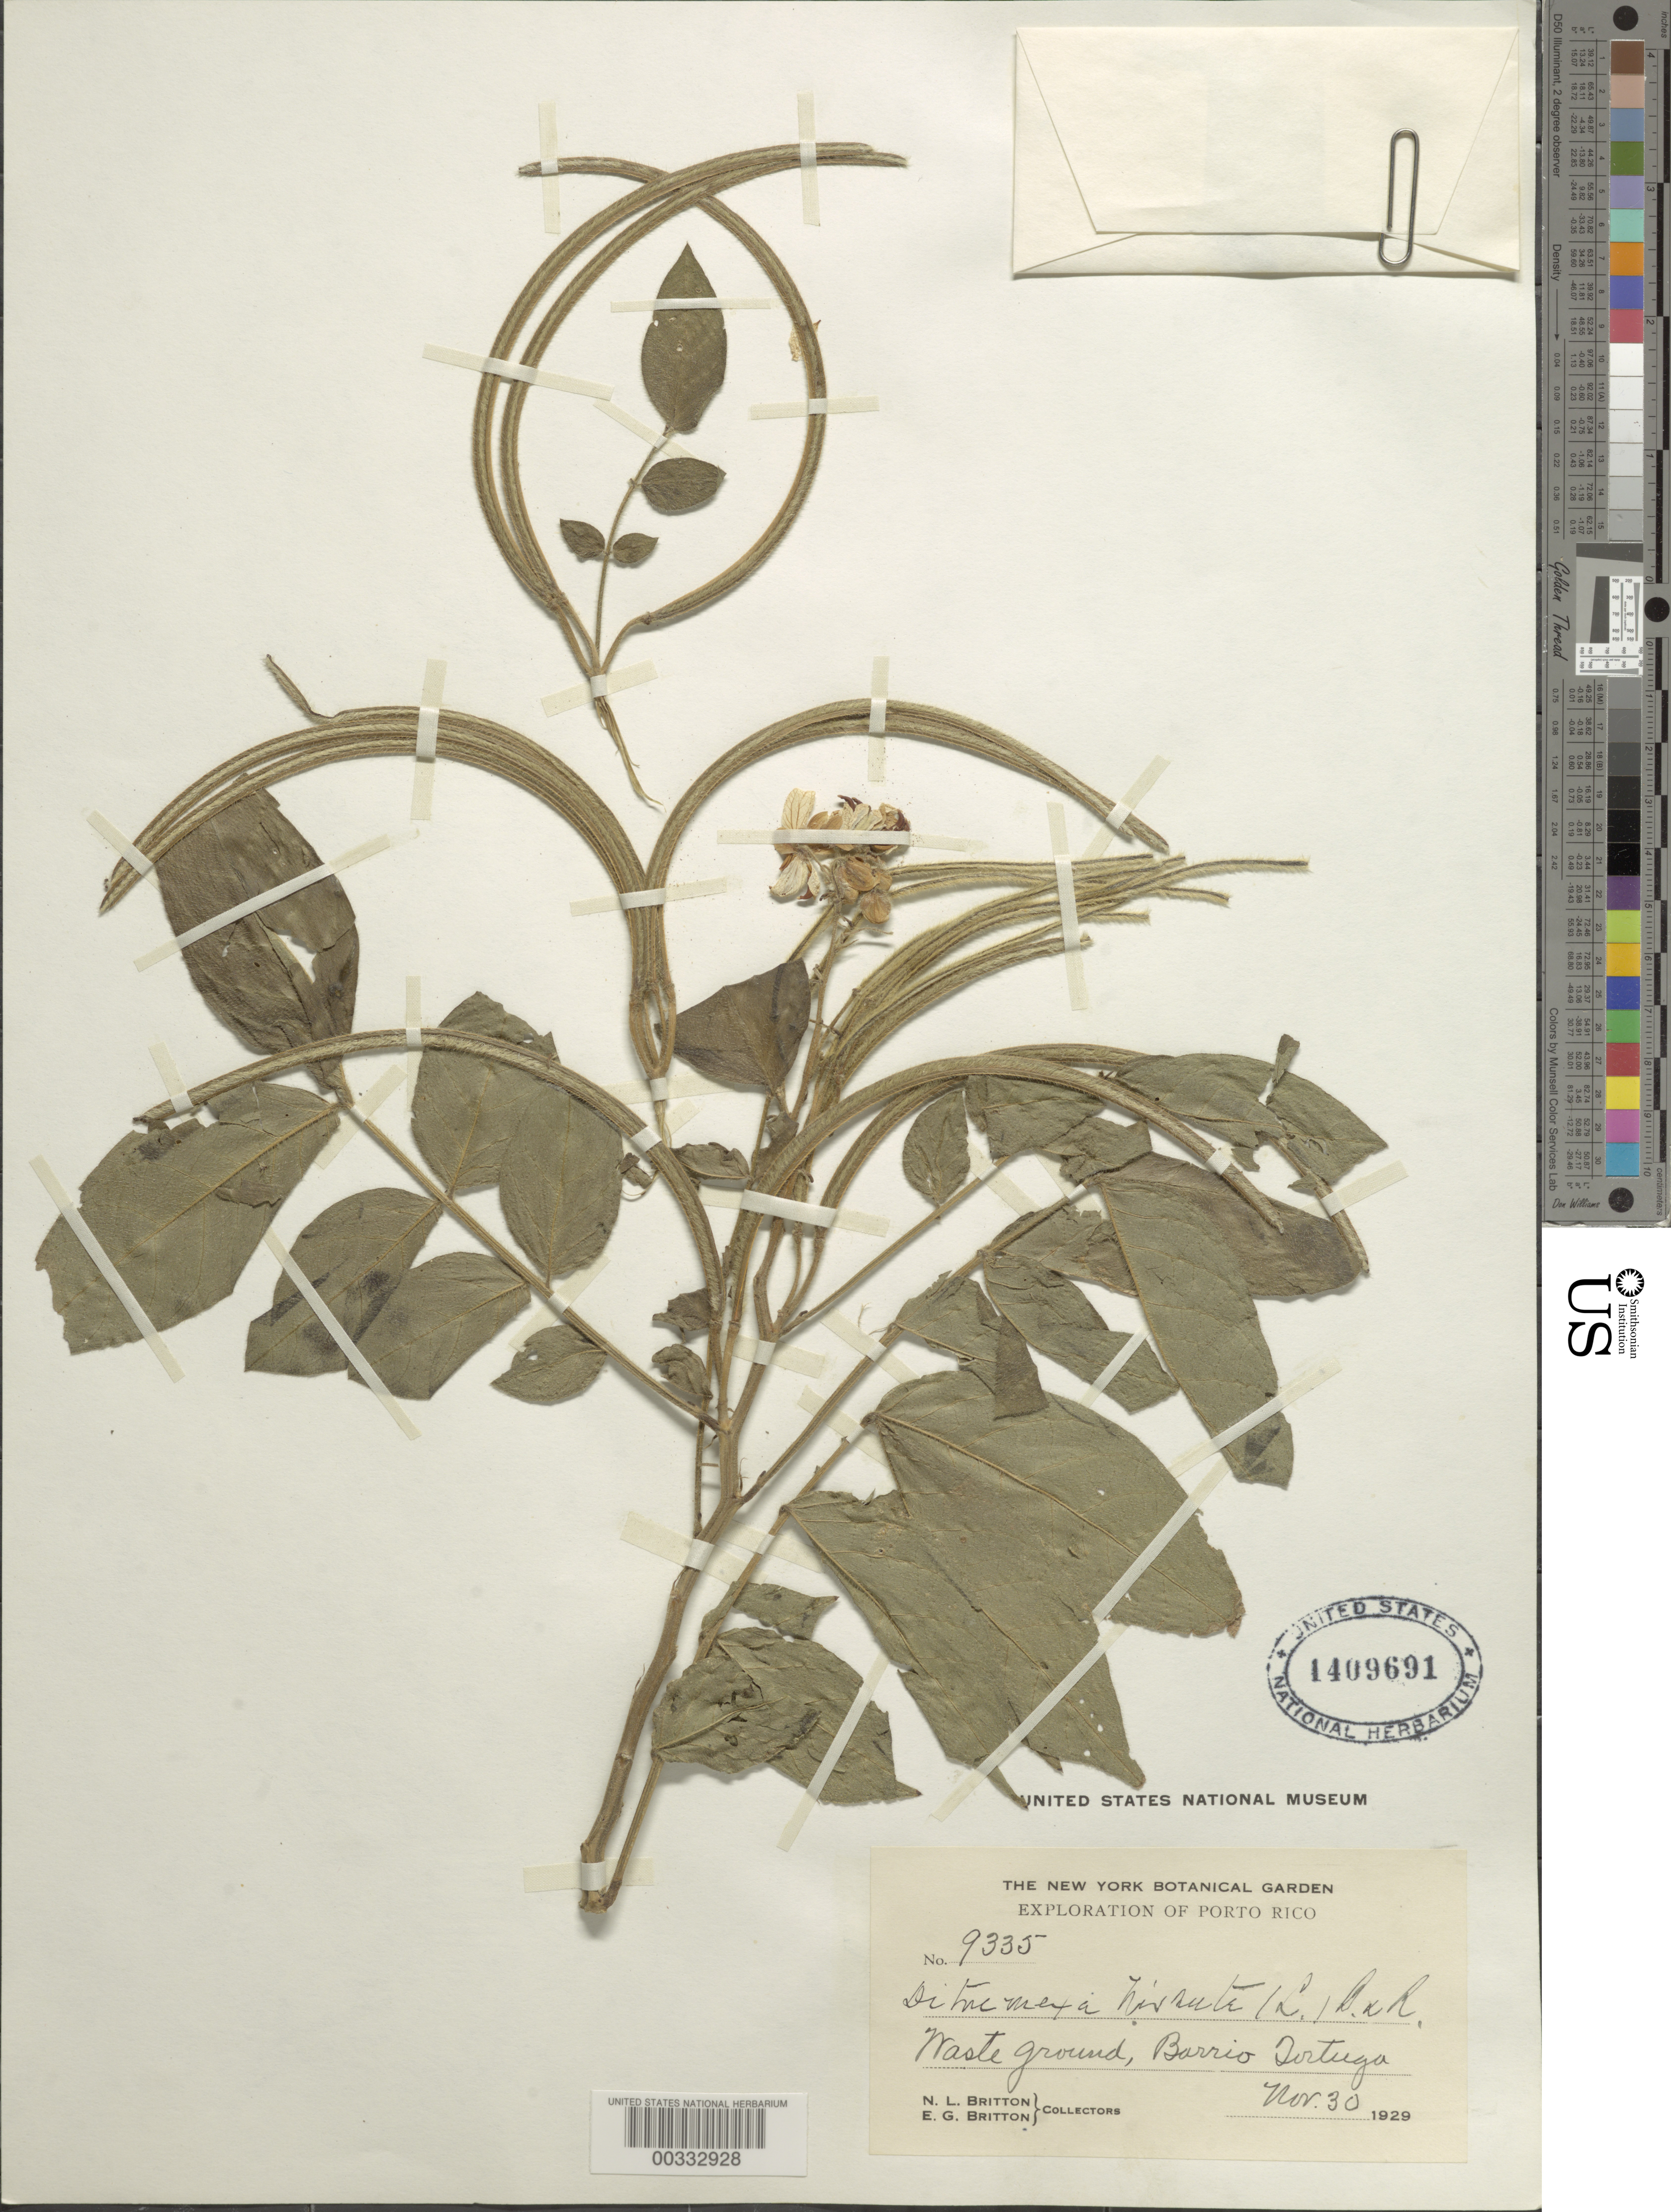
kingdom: Plantae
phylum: Tracheophyta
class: Magnoliopsida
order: Fabales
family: Fabaceae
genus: Senna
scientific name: Senna hirsuta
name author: (L.) H.S. Irwin & Barneby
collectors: N. Britton & E. G. Britton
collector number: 9335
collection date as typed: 30 Nov 1929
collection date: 1929-11-30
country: Puerto Rico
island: Greater Antilles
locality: Barrio toruga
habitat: Waste ground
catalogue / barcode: US 1409691